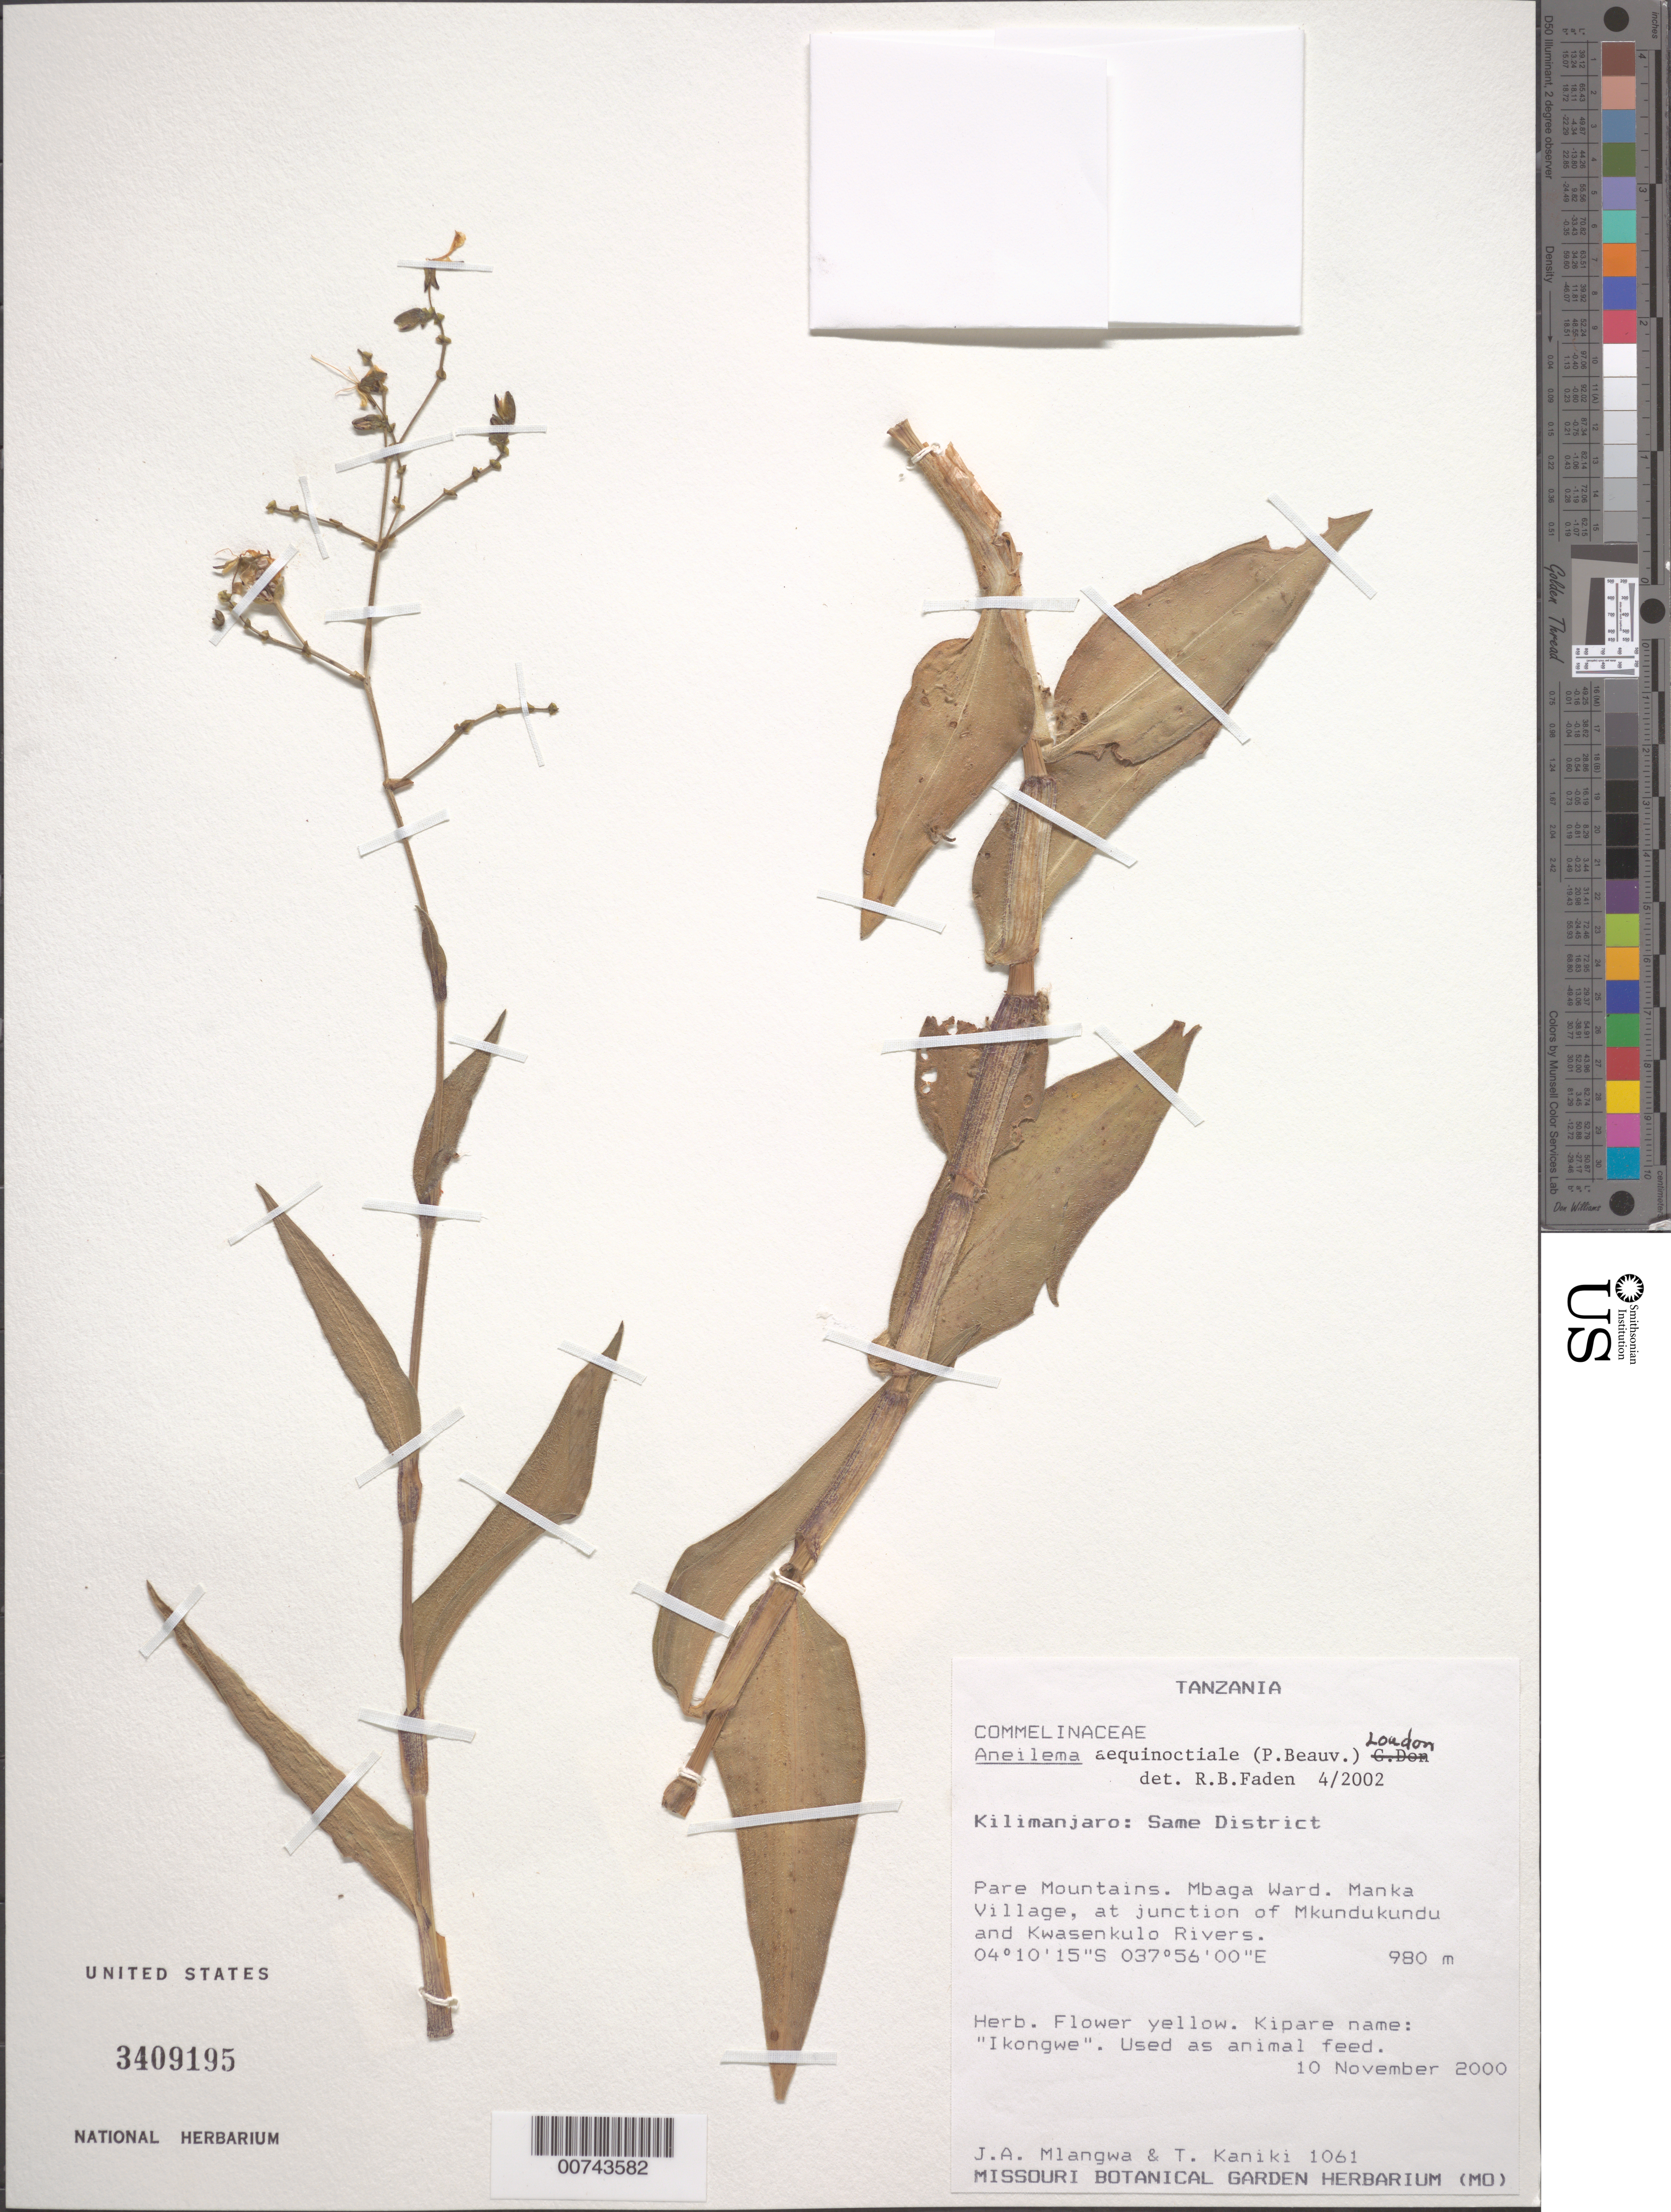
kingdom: Plantae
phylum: Tracheophyta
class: Liliopsida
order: Commelinales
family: Commelinaceae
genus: Aneilema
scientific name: Aneilema aequinoctiale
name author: (P. Beauv.) Loudon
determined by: Faden, Robert B., (US), Smithsonian Institution - National Museum of Natural History (UNITED STATES)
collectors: J. Mlangwa & T. Kaniki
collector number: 1061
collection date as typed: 10 Nov 2000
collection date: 2000-11-10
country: Tanzania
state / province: Kilimanjaro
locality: Pare Mountains, Mbaga Ward, Manka Village, junction of Mkundukundu and Kwasenkulo Rivers.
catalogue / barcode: US 3409195